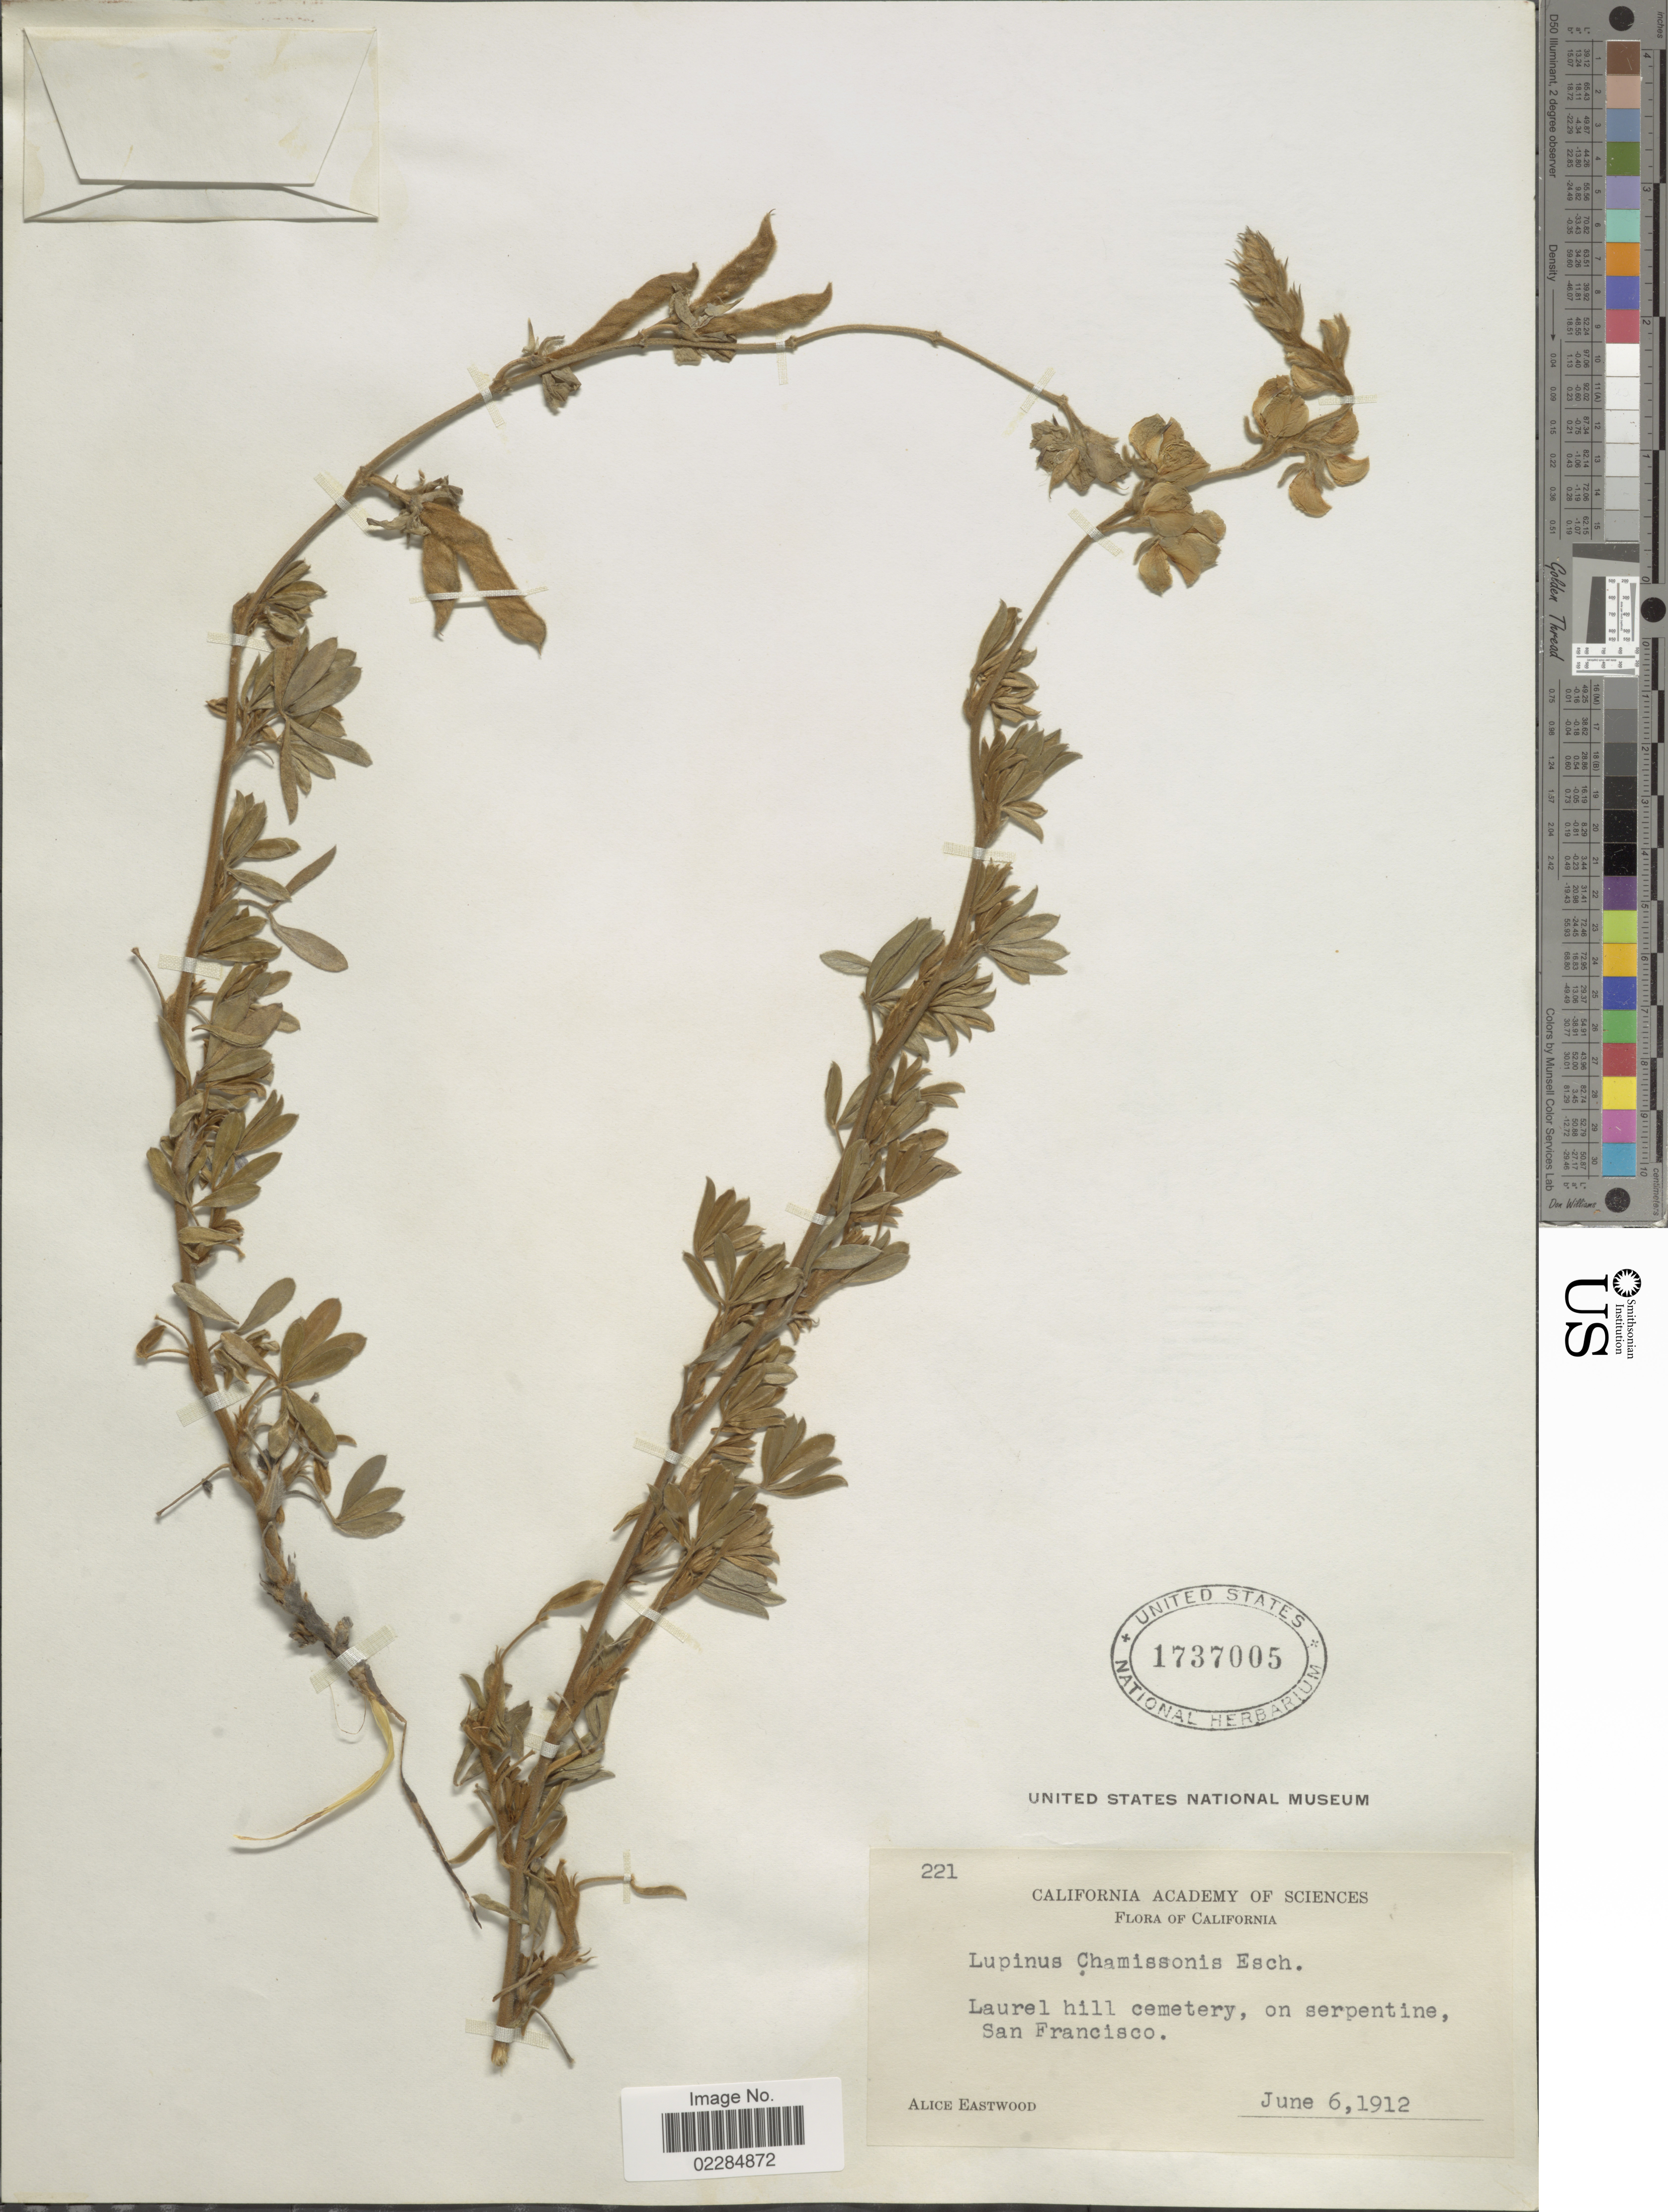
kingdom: Plantae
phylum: Tracheophyta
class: Magnoliopsida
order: Fabales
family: Fabaceae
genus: Lupinus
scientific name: Lupinus chamissonis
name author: Eschsch.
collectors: A. Eastwood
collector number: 221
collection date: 1912-06-06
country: United States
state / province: California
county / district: San Francisco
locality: Laurel hill cemetery, on serpentine, San Francisco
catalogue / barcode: US 1737005